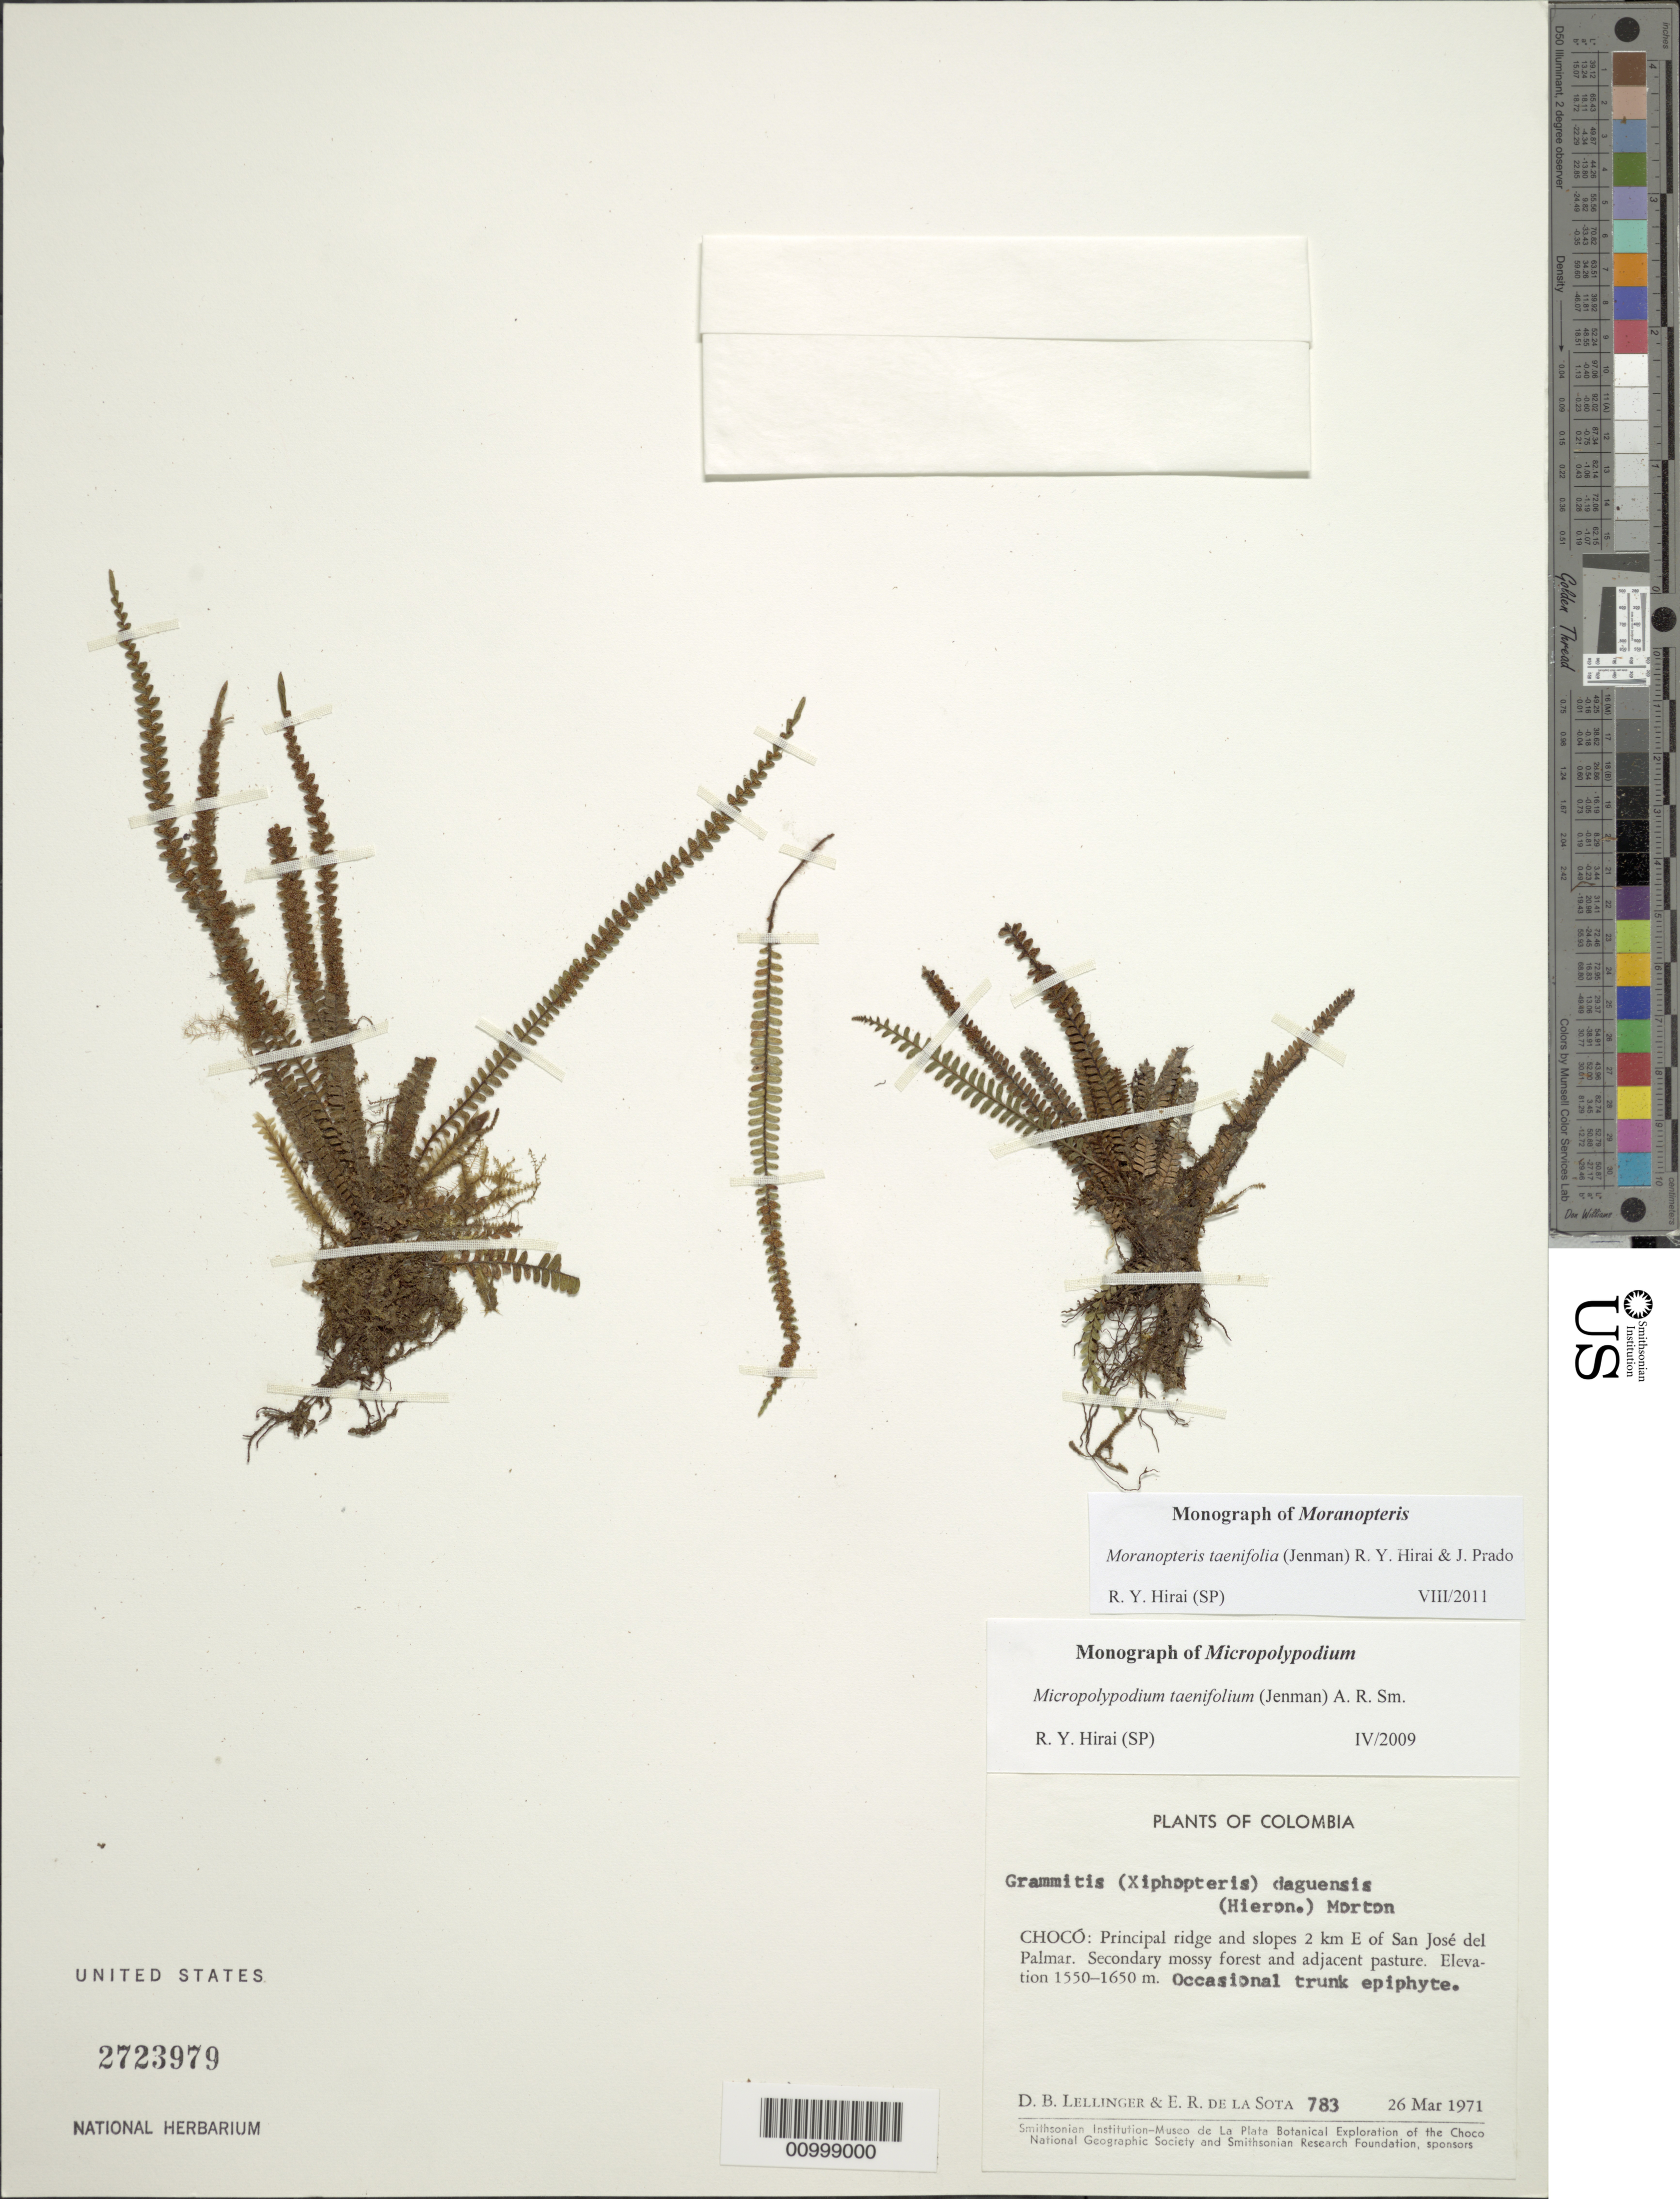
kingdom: Plantae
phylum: Tracheophyta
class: Polypodiopsida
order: Polypodiales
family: Polypodiaceae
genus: Moranopteris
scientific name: Moranopteris taenifolia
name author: (Jenman) R. Y. Hirai & J. Prado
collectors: D. B. Lellinger & E. R. de la Sota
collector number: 783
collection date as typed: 26-Mar-71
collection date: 1971-03-26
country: Colombia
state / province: Chocó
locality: Principal ridge & slope 2 km E of San Jose del Palmar.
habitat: Secondary mossy forest and adjacent pasture; on tree trunks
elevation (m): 1550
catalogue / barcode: US 2723979